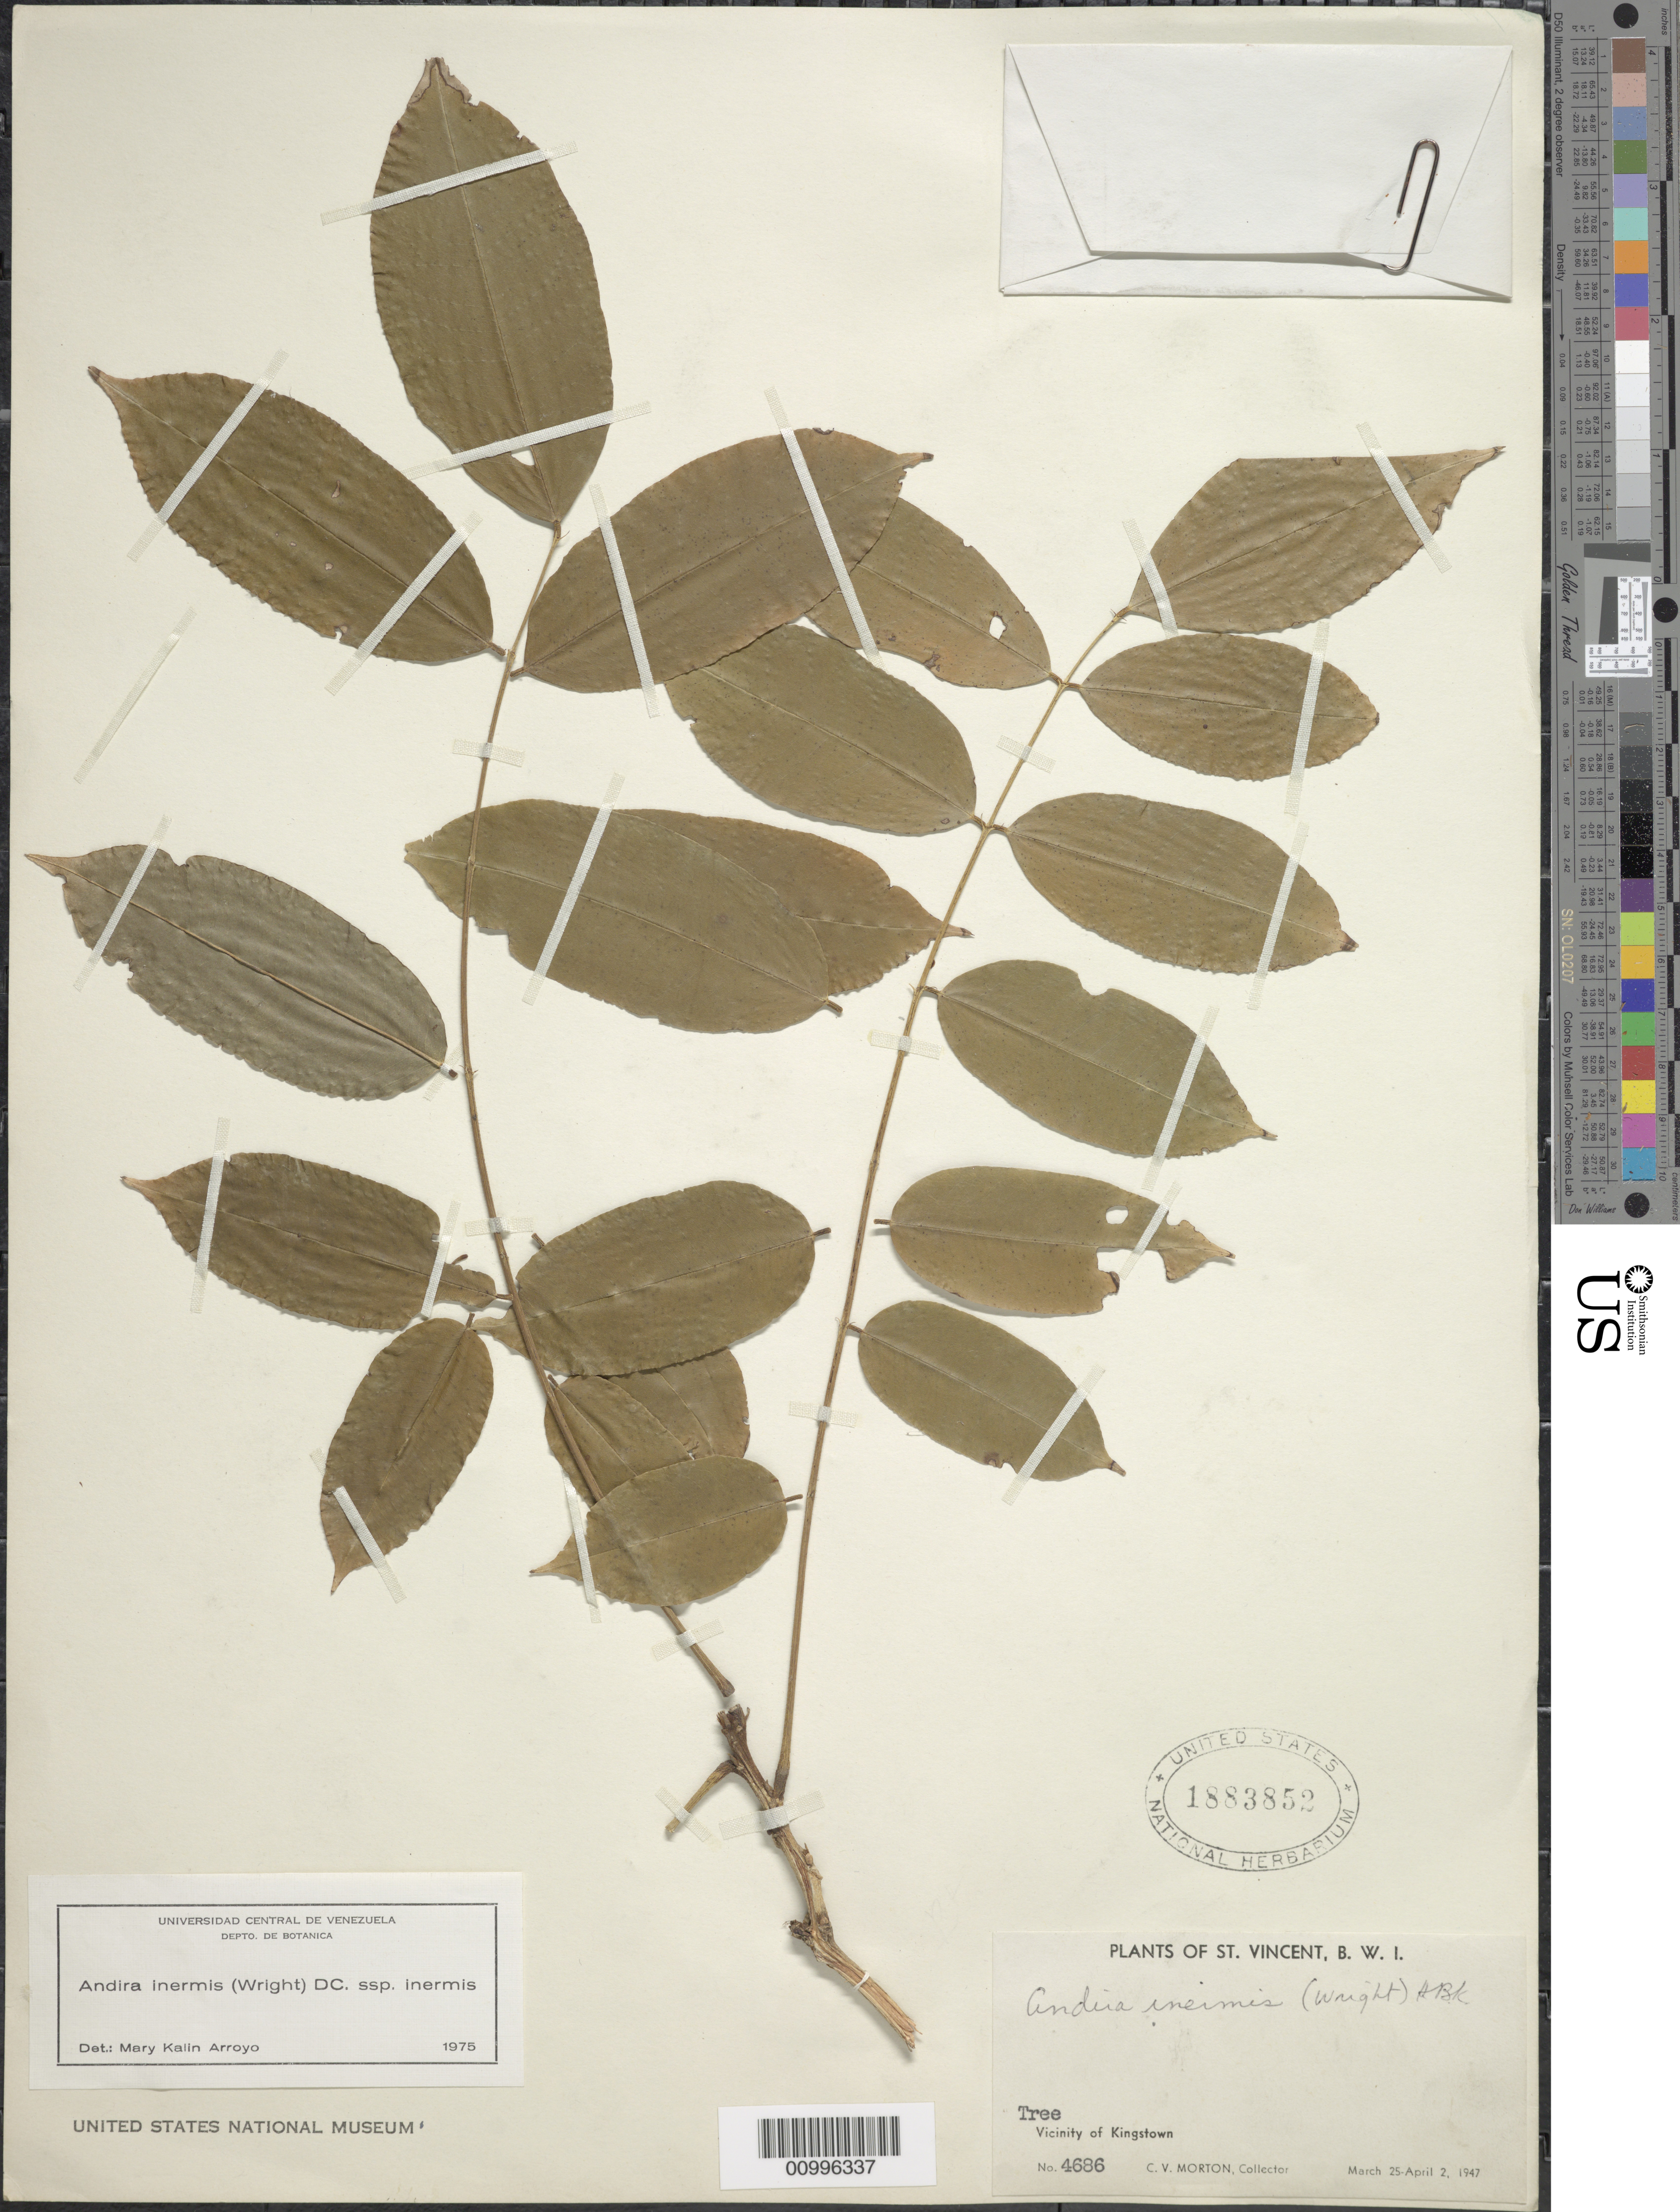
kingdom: Plantae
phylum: Tracheophyta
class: Magnoliopsida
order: Fabales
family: Fabaceae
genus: Andira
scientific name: Andira inermis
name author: (W. Wright) Kunth ex DC.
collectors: C. V. Morton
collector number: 4686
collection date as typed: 25 Mar 1947 to 02 Apr 1947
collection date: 1947-03-25/1947-04-02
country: St. Vincent - Grenadines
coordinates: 0 N, 0 E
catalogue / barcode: US 1883852